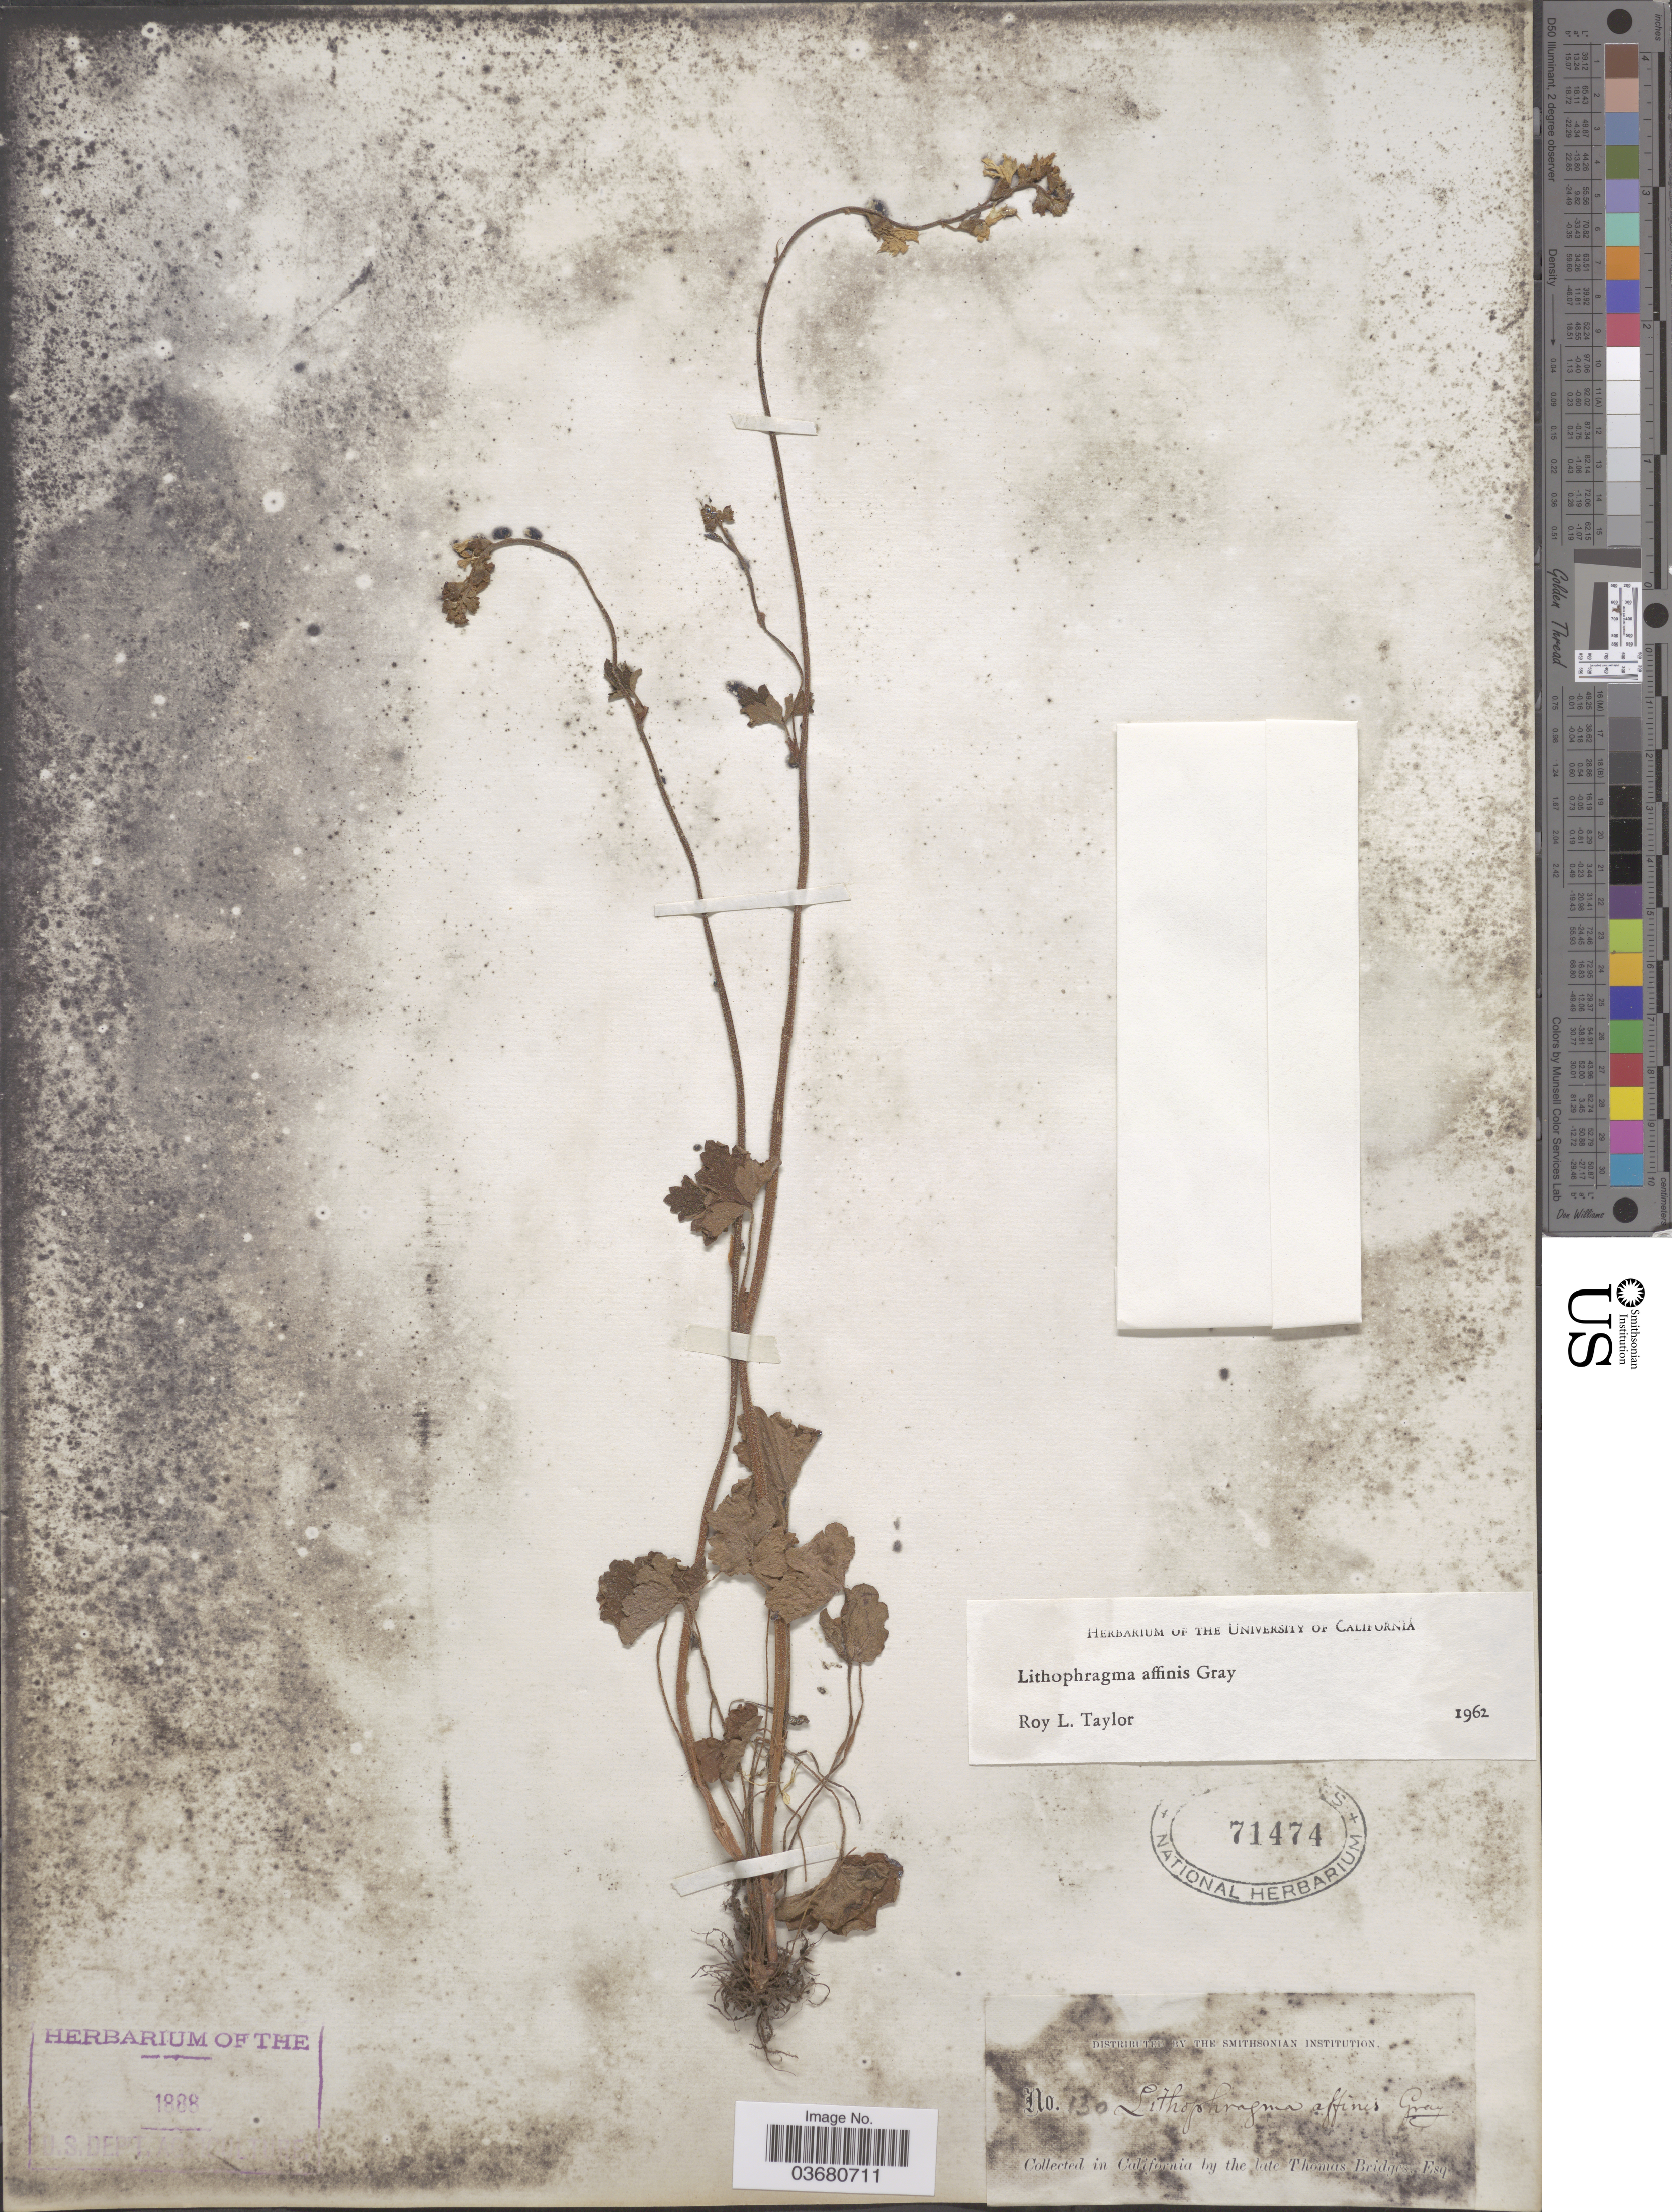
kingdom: Plantae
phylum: Tracheophyta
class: Magnoliopsida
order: Saxifragales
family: Saxifragaceae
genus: Lithophragma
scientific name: Lithophragma affine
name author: A. Gray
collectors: T. Bridges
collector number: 130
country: United States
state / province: California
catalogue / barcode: US 71474